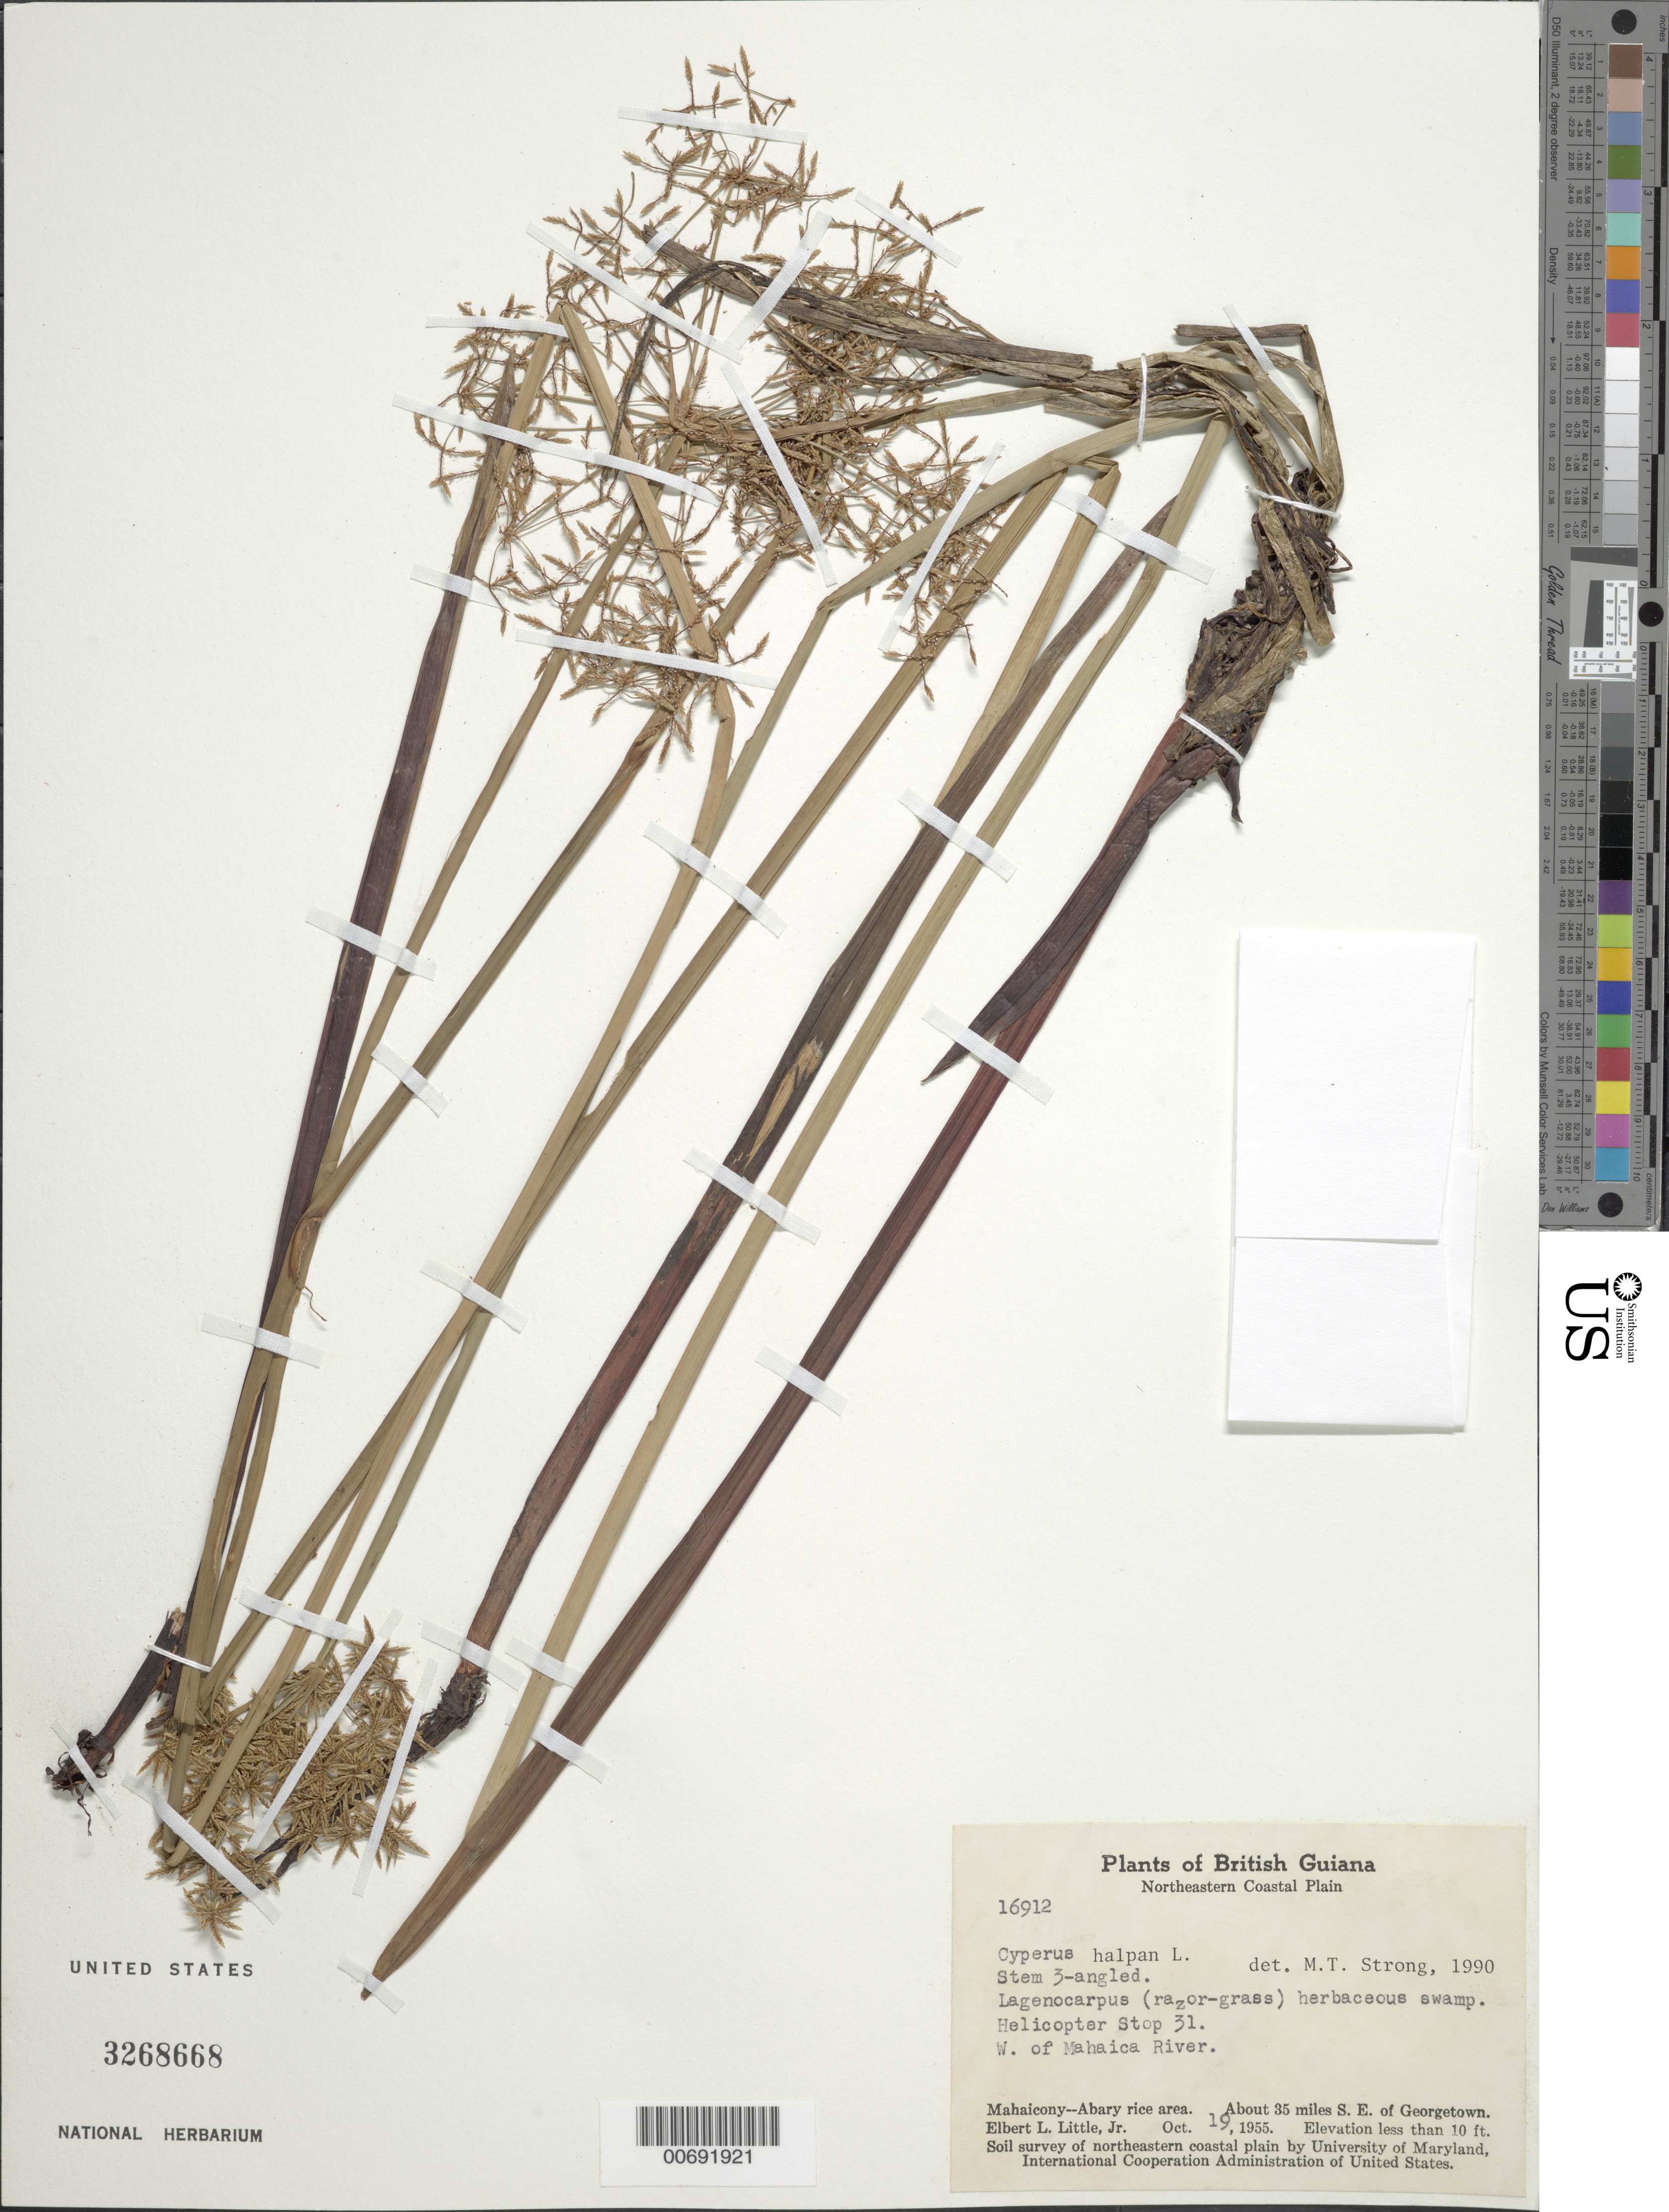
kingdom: Plantae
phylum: Tracheophyta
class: Liliopsida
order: Poales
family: Cyperaceae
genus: Cyperus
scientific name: Cyperus haspan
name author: L.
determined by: Strong, M. T., (US), Smithsonian Institution - National Museum of Natural History (UNITED STATES)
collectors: E. L. Little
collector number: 16912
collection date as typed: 19-Oct-55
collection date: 1955-10-19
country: Guyana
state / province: Mahaica-Berbice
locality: Mahaicony-Abary rice area, E bank Demerara R., about 35 mi. SE of Georgetown, W of Mahaica R.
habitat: Lagenocarpus (razor-grass) herbaceous swamp;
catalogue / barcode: US 3268668